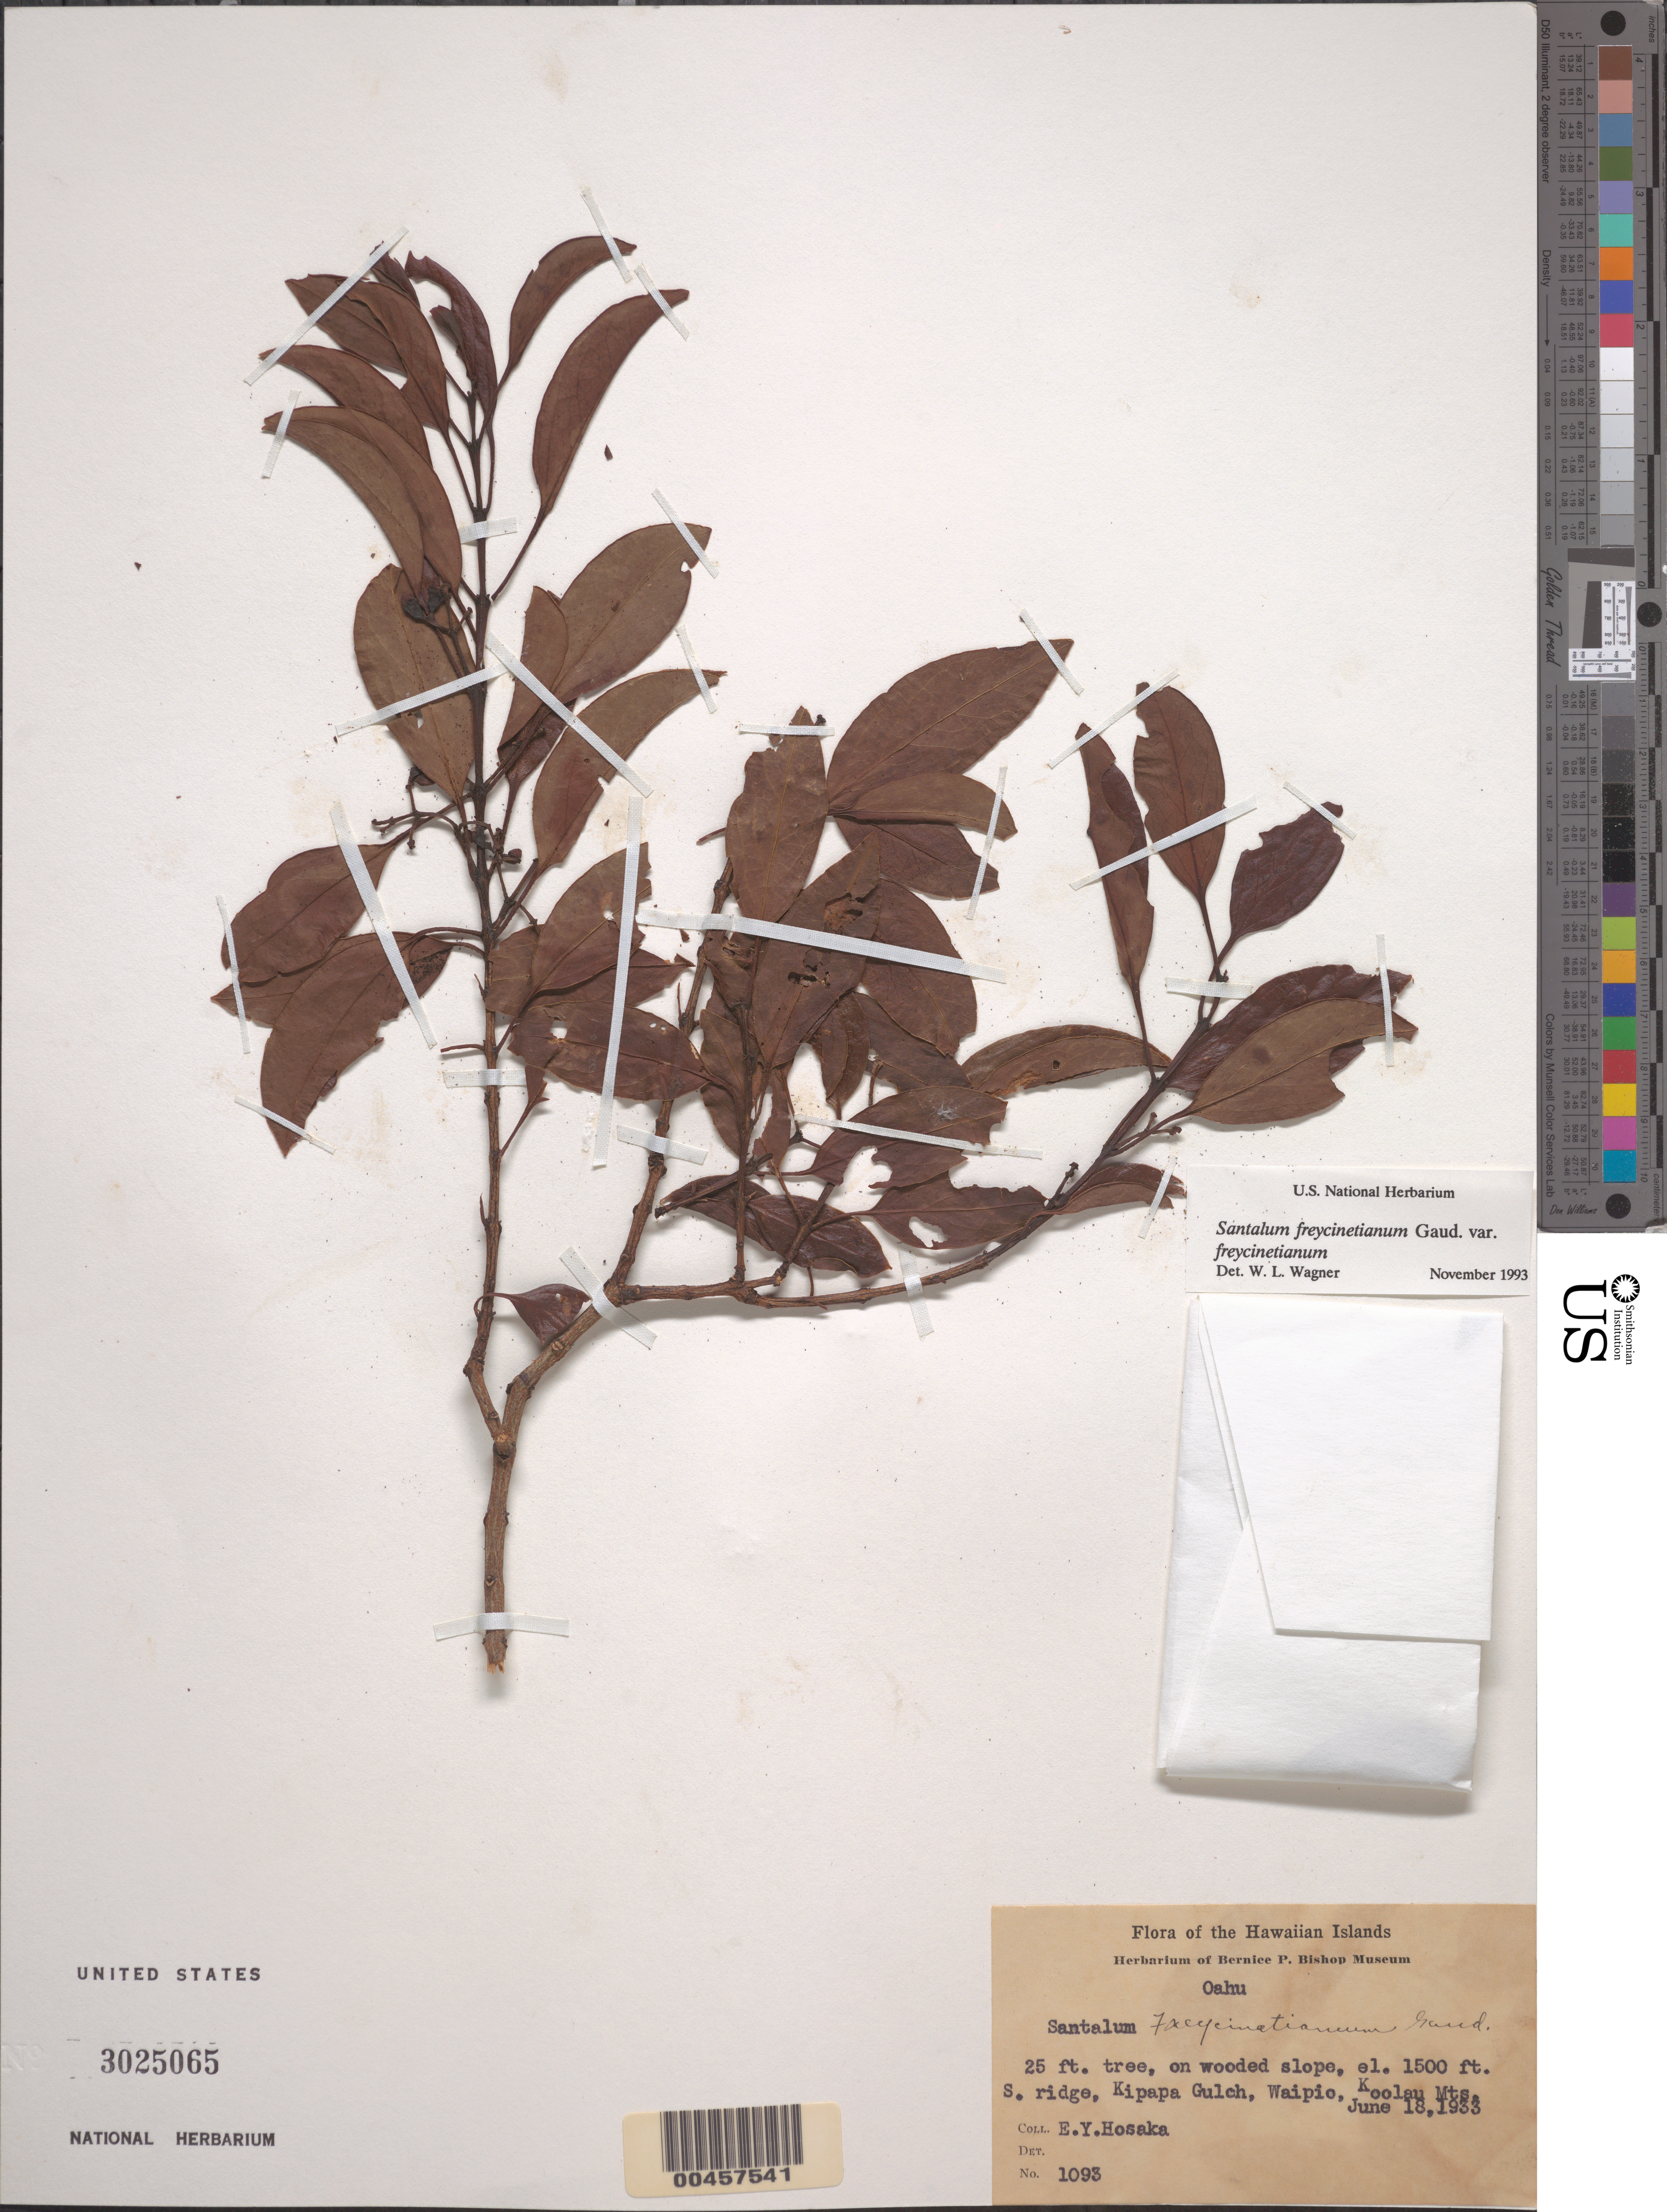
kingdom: Plantae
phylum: Tracheophyta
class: Magnoliopsida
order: Santalales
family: Santalaceae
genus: Santalum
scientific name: Santalum freycinetianum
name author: Gaudich.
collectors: E. Y. Hosaka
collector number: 1093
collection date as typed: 18 Jun 1933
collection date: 1933-06-18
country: United States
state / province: Hawaii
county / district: Honolulu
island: Oahu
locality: South ridge, Kipapa Gulch, Waipio, Koolau Mountains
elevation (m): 457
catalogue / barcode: US 3025065